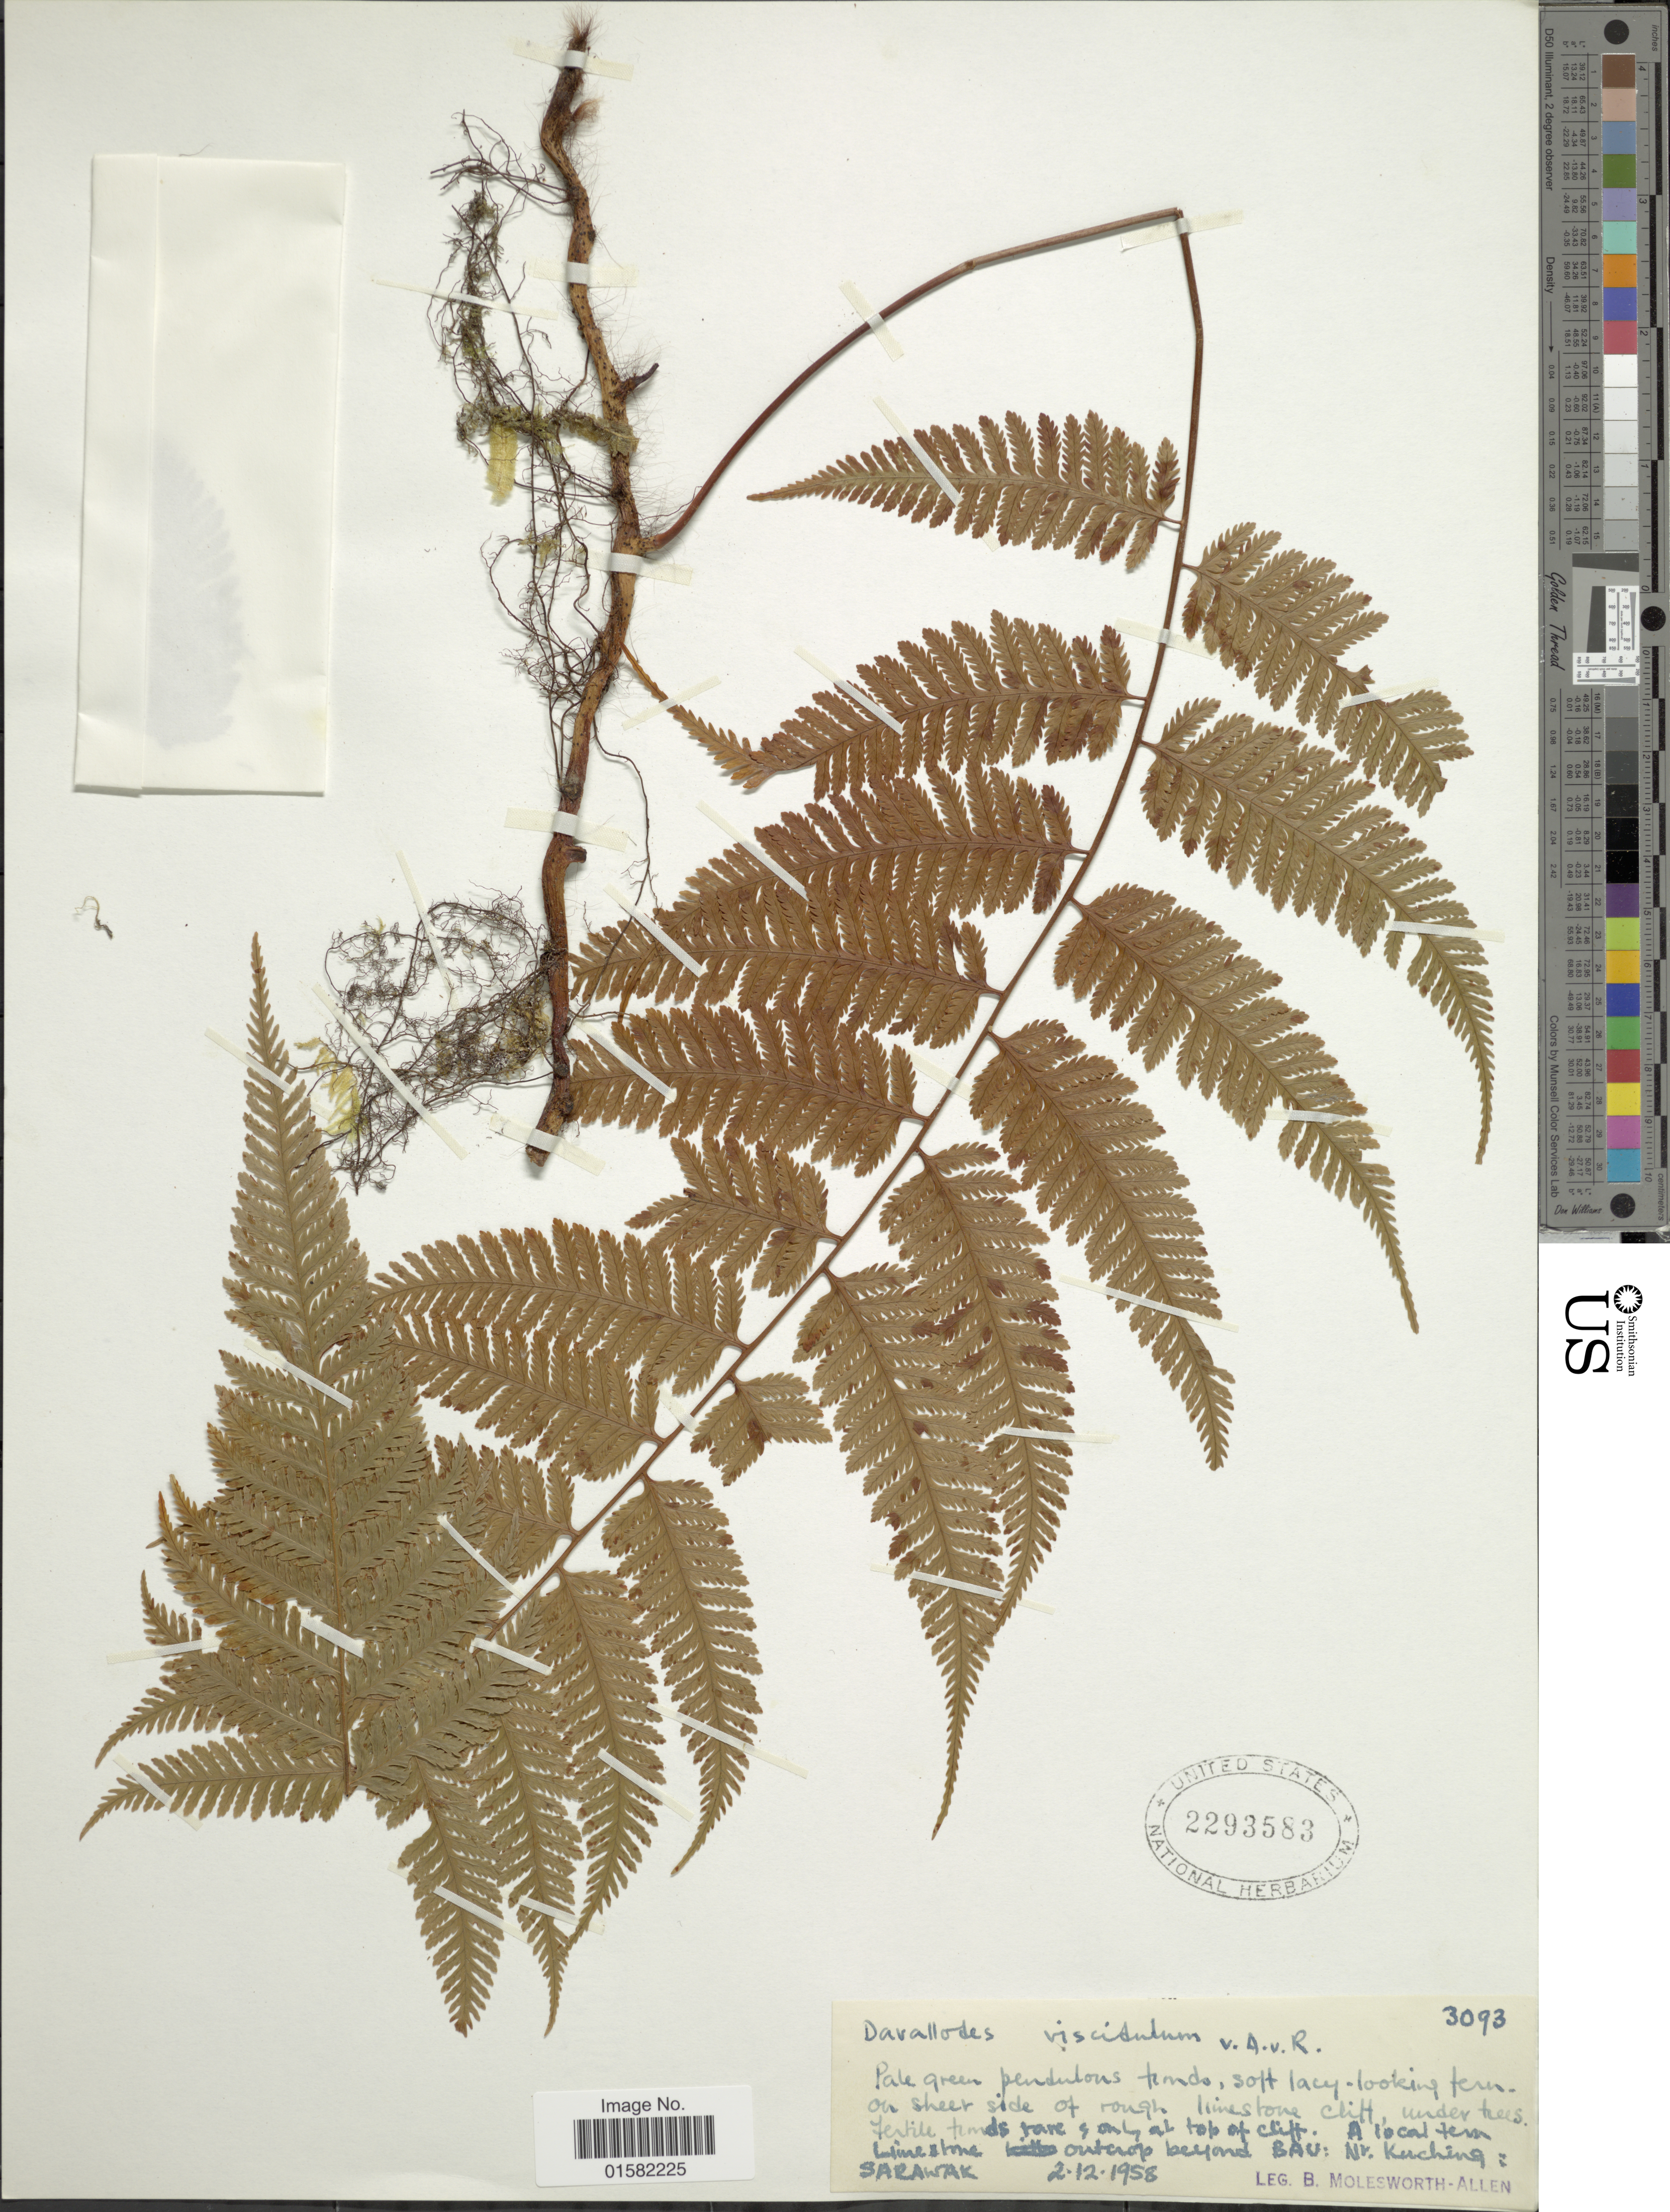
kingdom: Plantae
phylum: Tracheophyta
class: Polypodiopsida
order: Polypodiales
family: Davalliaceae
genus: Davallodes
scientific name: Davallodes viscidulum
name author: (Mett. ex Kuhn) Alderw.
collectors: B. E. G. Molesworth-Allen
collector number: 3093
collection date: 1958-12-02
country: Malaysia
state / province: Sarawak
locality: Bau: Mt Kuching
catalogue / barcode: US 2293583